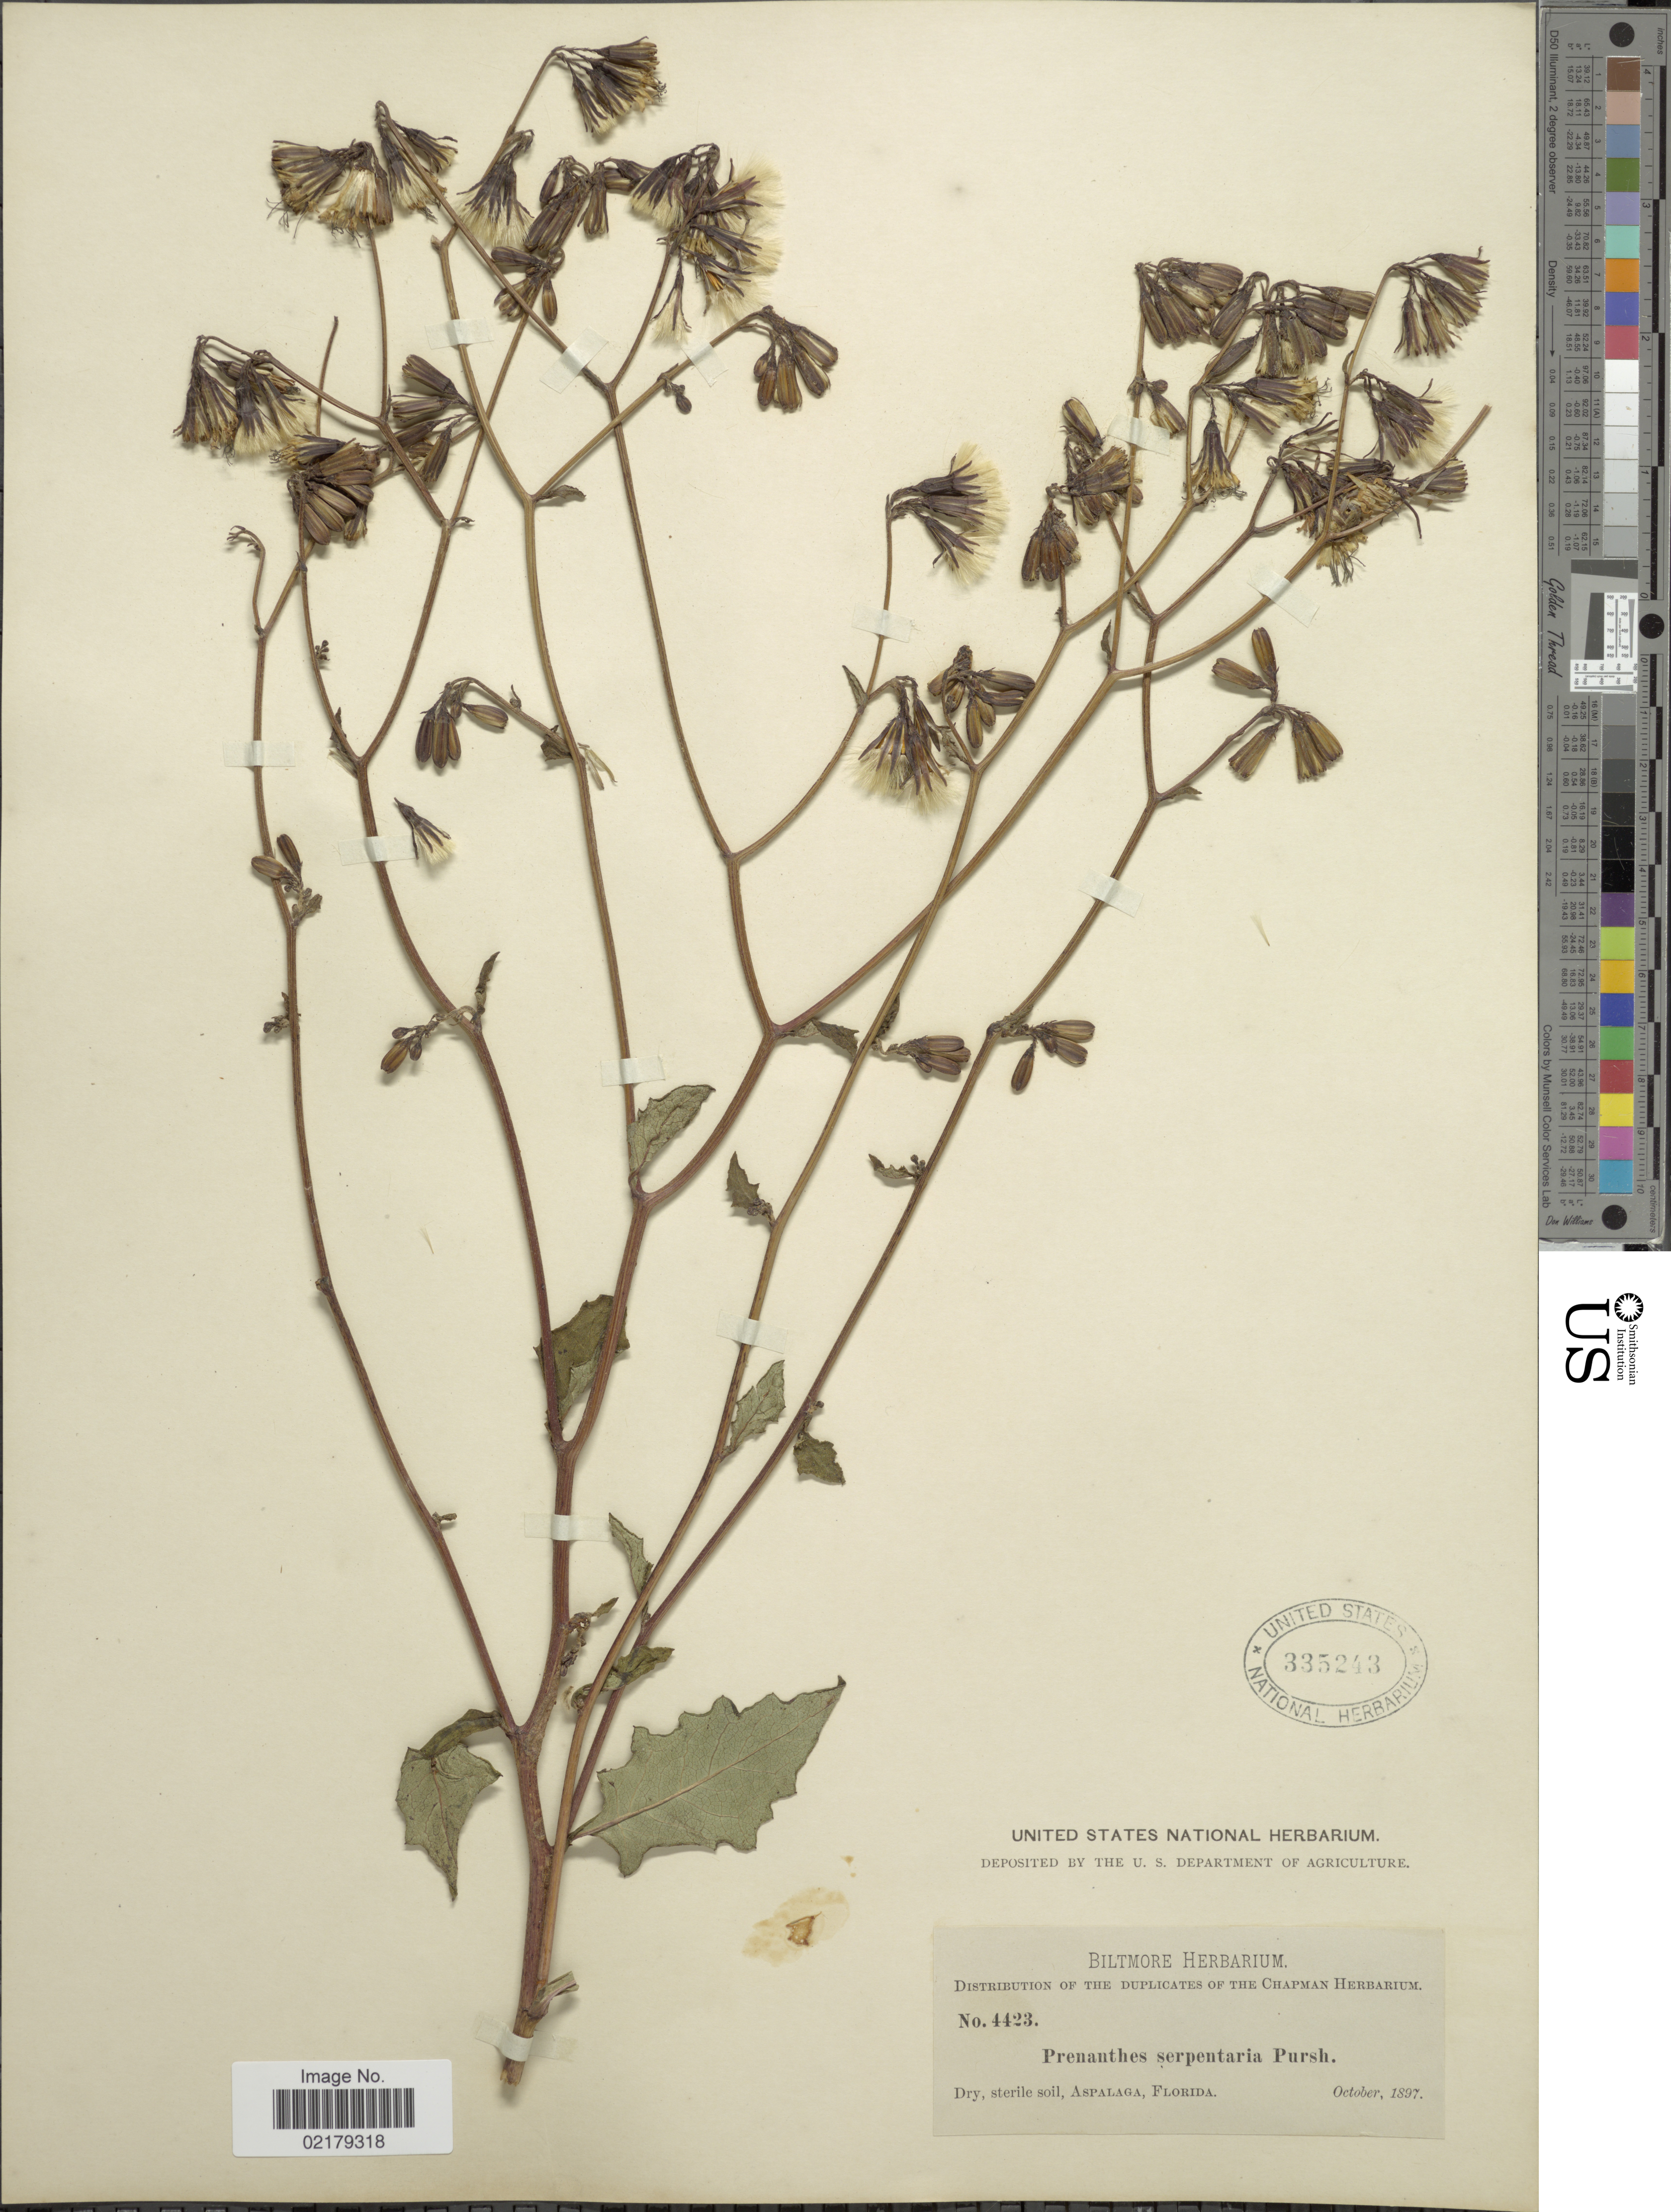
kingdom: Plantae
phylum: Tracheophyta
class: Magnoliopsida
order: Asterales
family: Asteraceae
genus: Nabalus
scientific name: Nabalus serpentarius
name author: (Pursh) Hook.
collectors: ex herb. Biltmore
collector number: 4423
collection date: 1897-10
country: United States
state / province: Florida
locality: Dry, sterile soil, Aspalaga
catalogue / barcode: US 335243